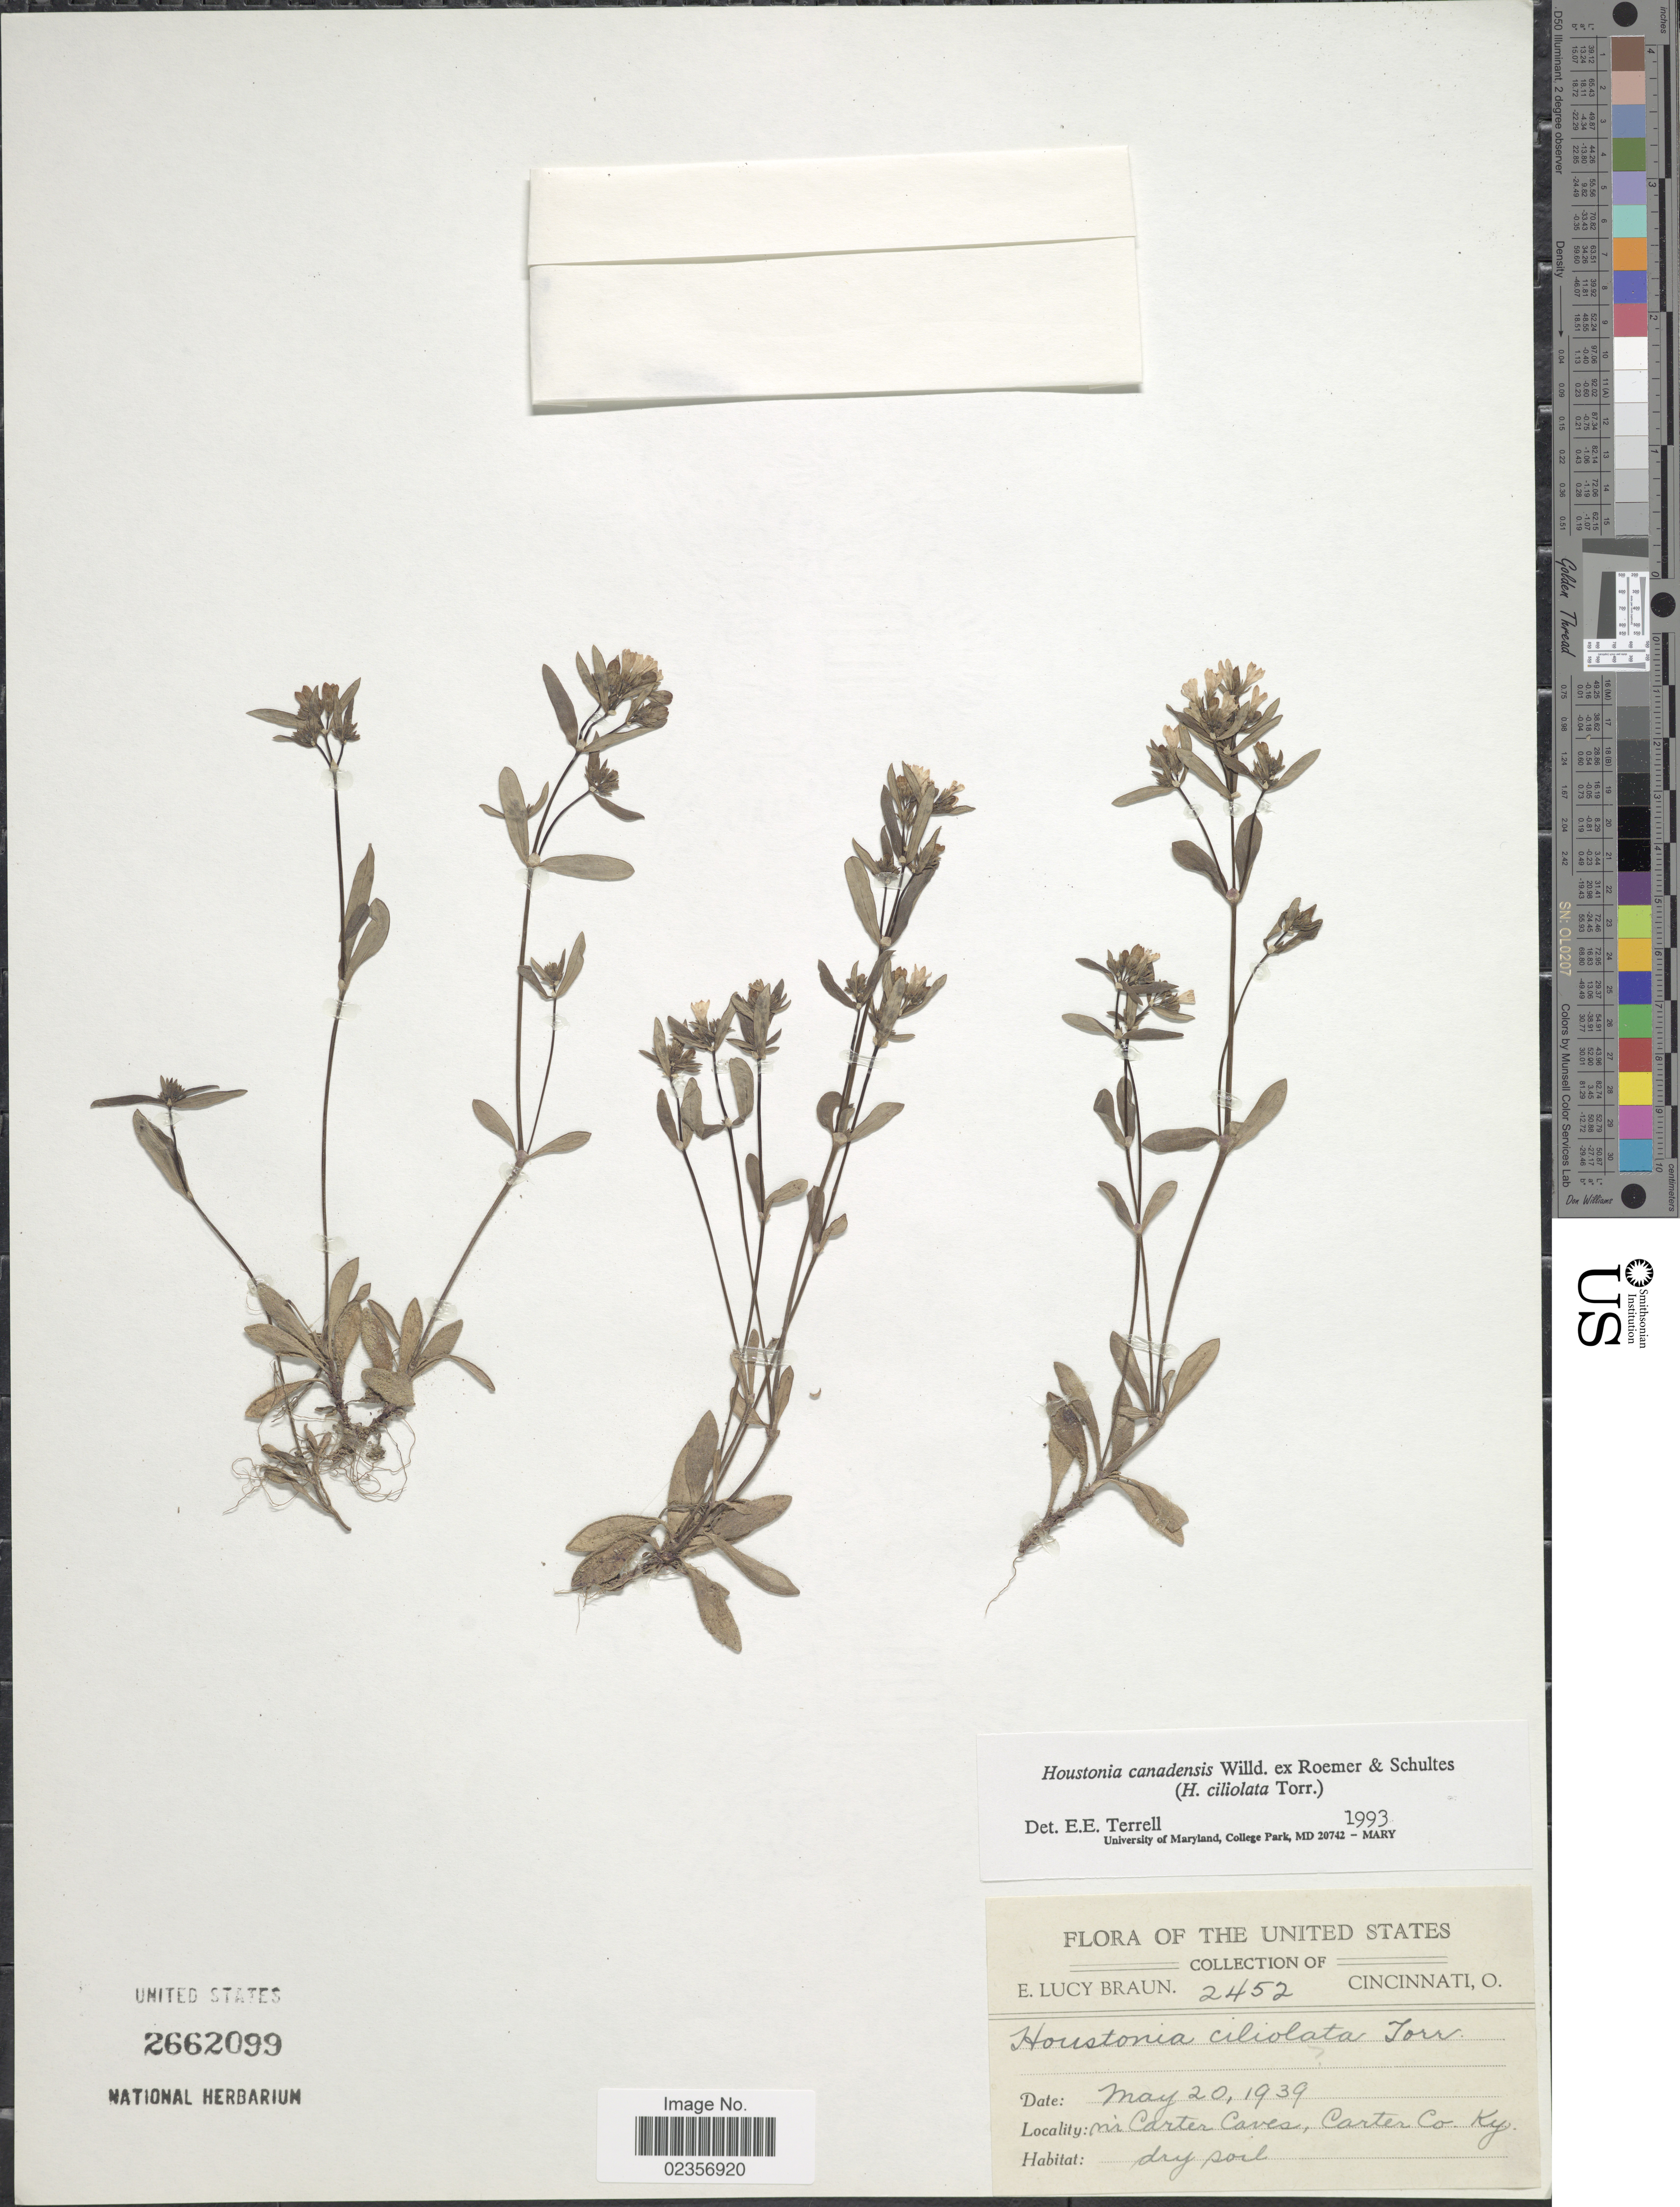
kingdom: Plantae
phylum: Tracheophyta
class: Magnoliopsida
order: Gentianales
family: Rubiaceae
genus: Houstonia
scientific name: Houstonia canadensis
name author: Willd.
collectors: E. L. Braun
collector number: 2452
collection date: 1939-05-20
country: United States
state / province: Kentucky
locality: Nr Carter Caves, Carter Co.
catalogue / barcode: US 2662099